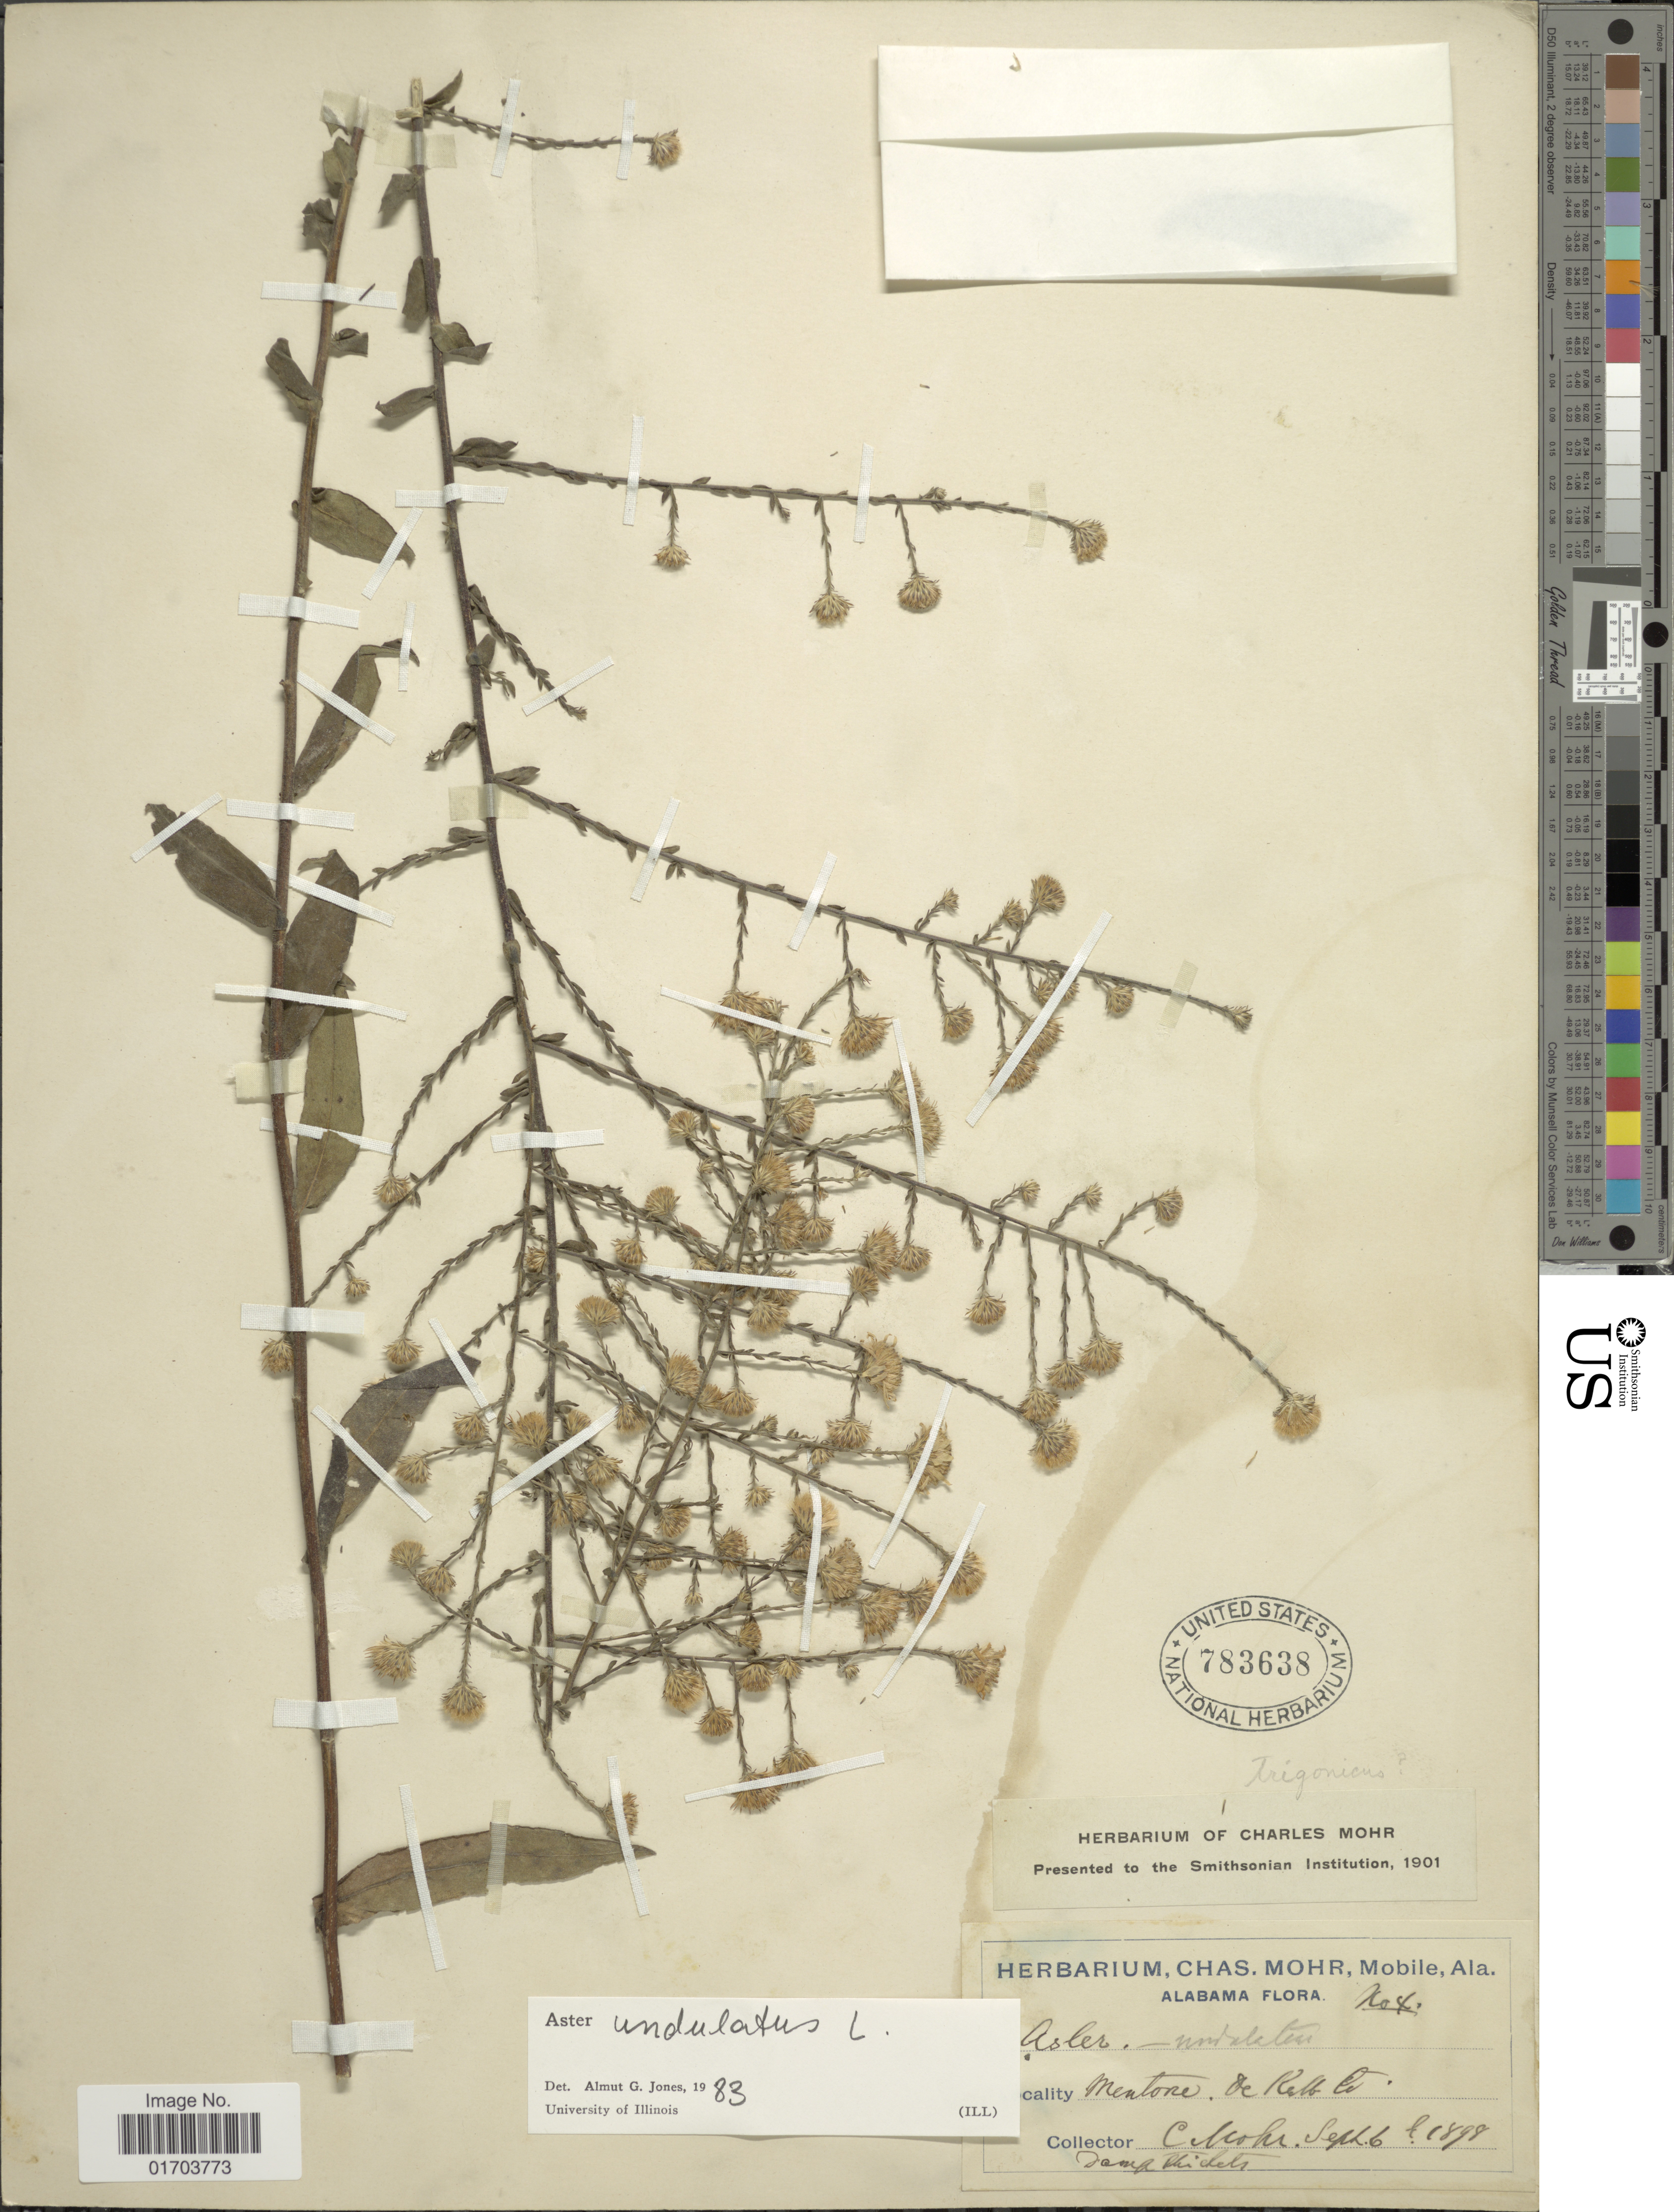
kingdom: Plantae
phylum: Tracheophyta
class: Magnoliopsida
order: Asterales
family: Asteraceae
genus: Symphyotrichum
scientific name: Symphyotrichum undulatum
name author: (L.) G.L. Nesom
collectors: C. T. Mohr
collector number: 4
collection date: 1898-09-06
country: United States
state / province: Alabama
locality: Mentore de Kalb Co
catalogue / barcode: US 783638